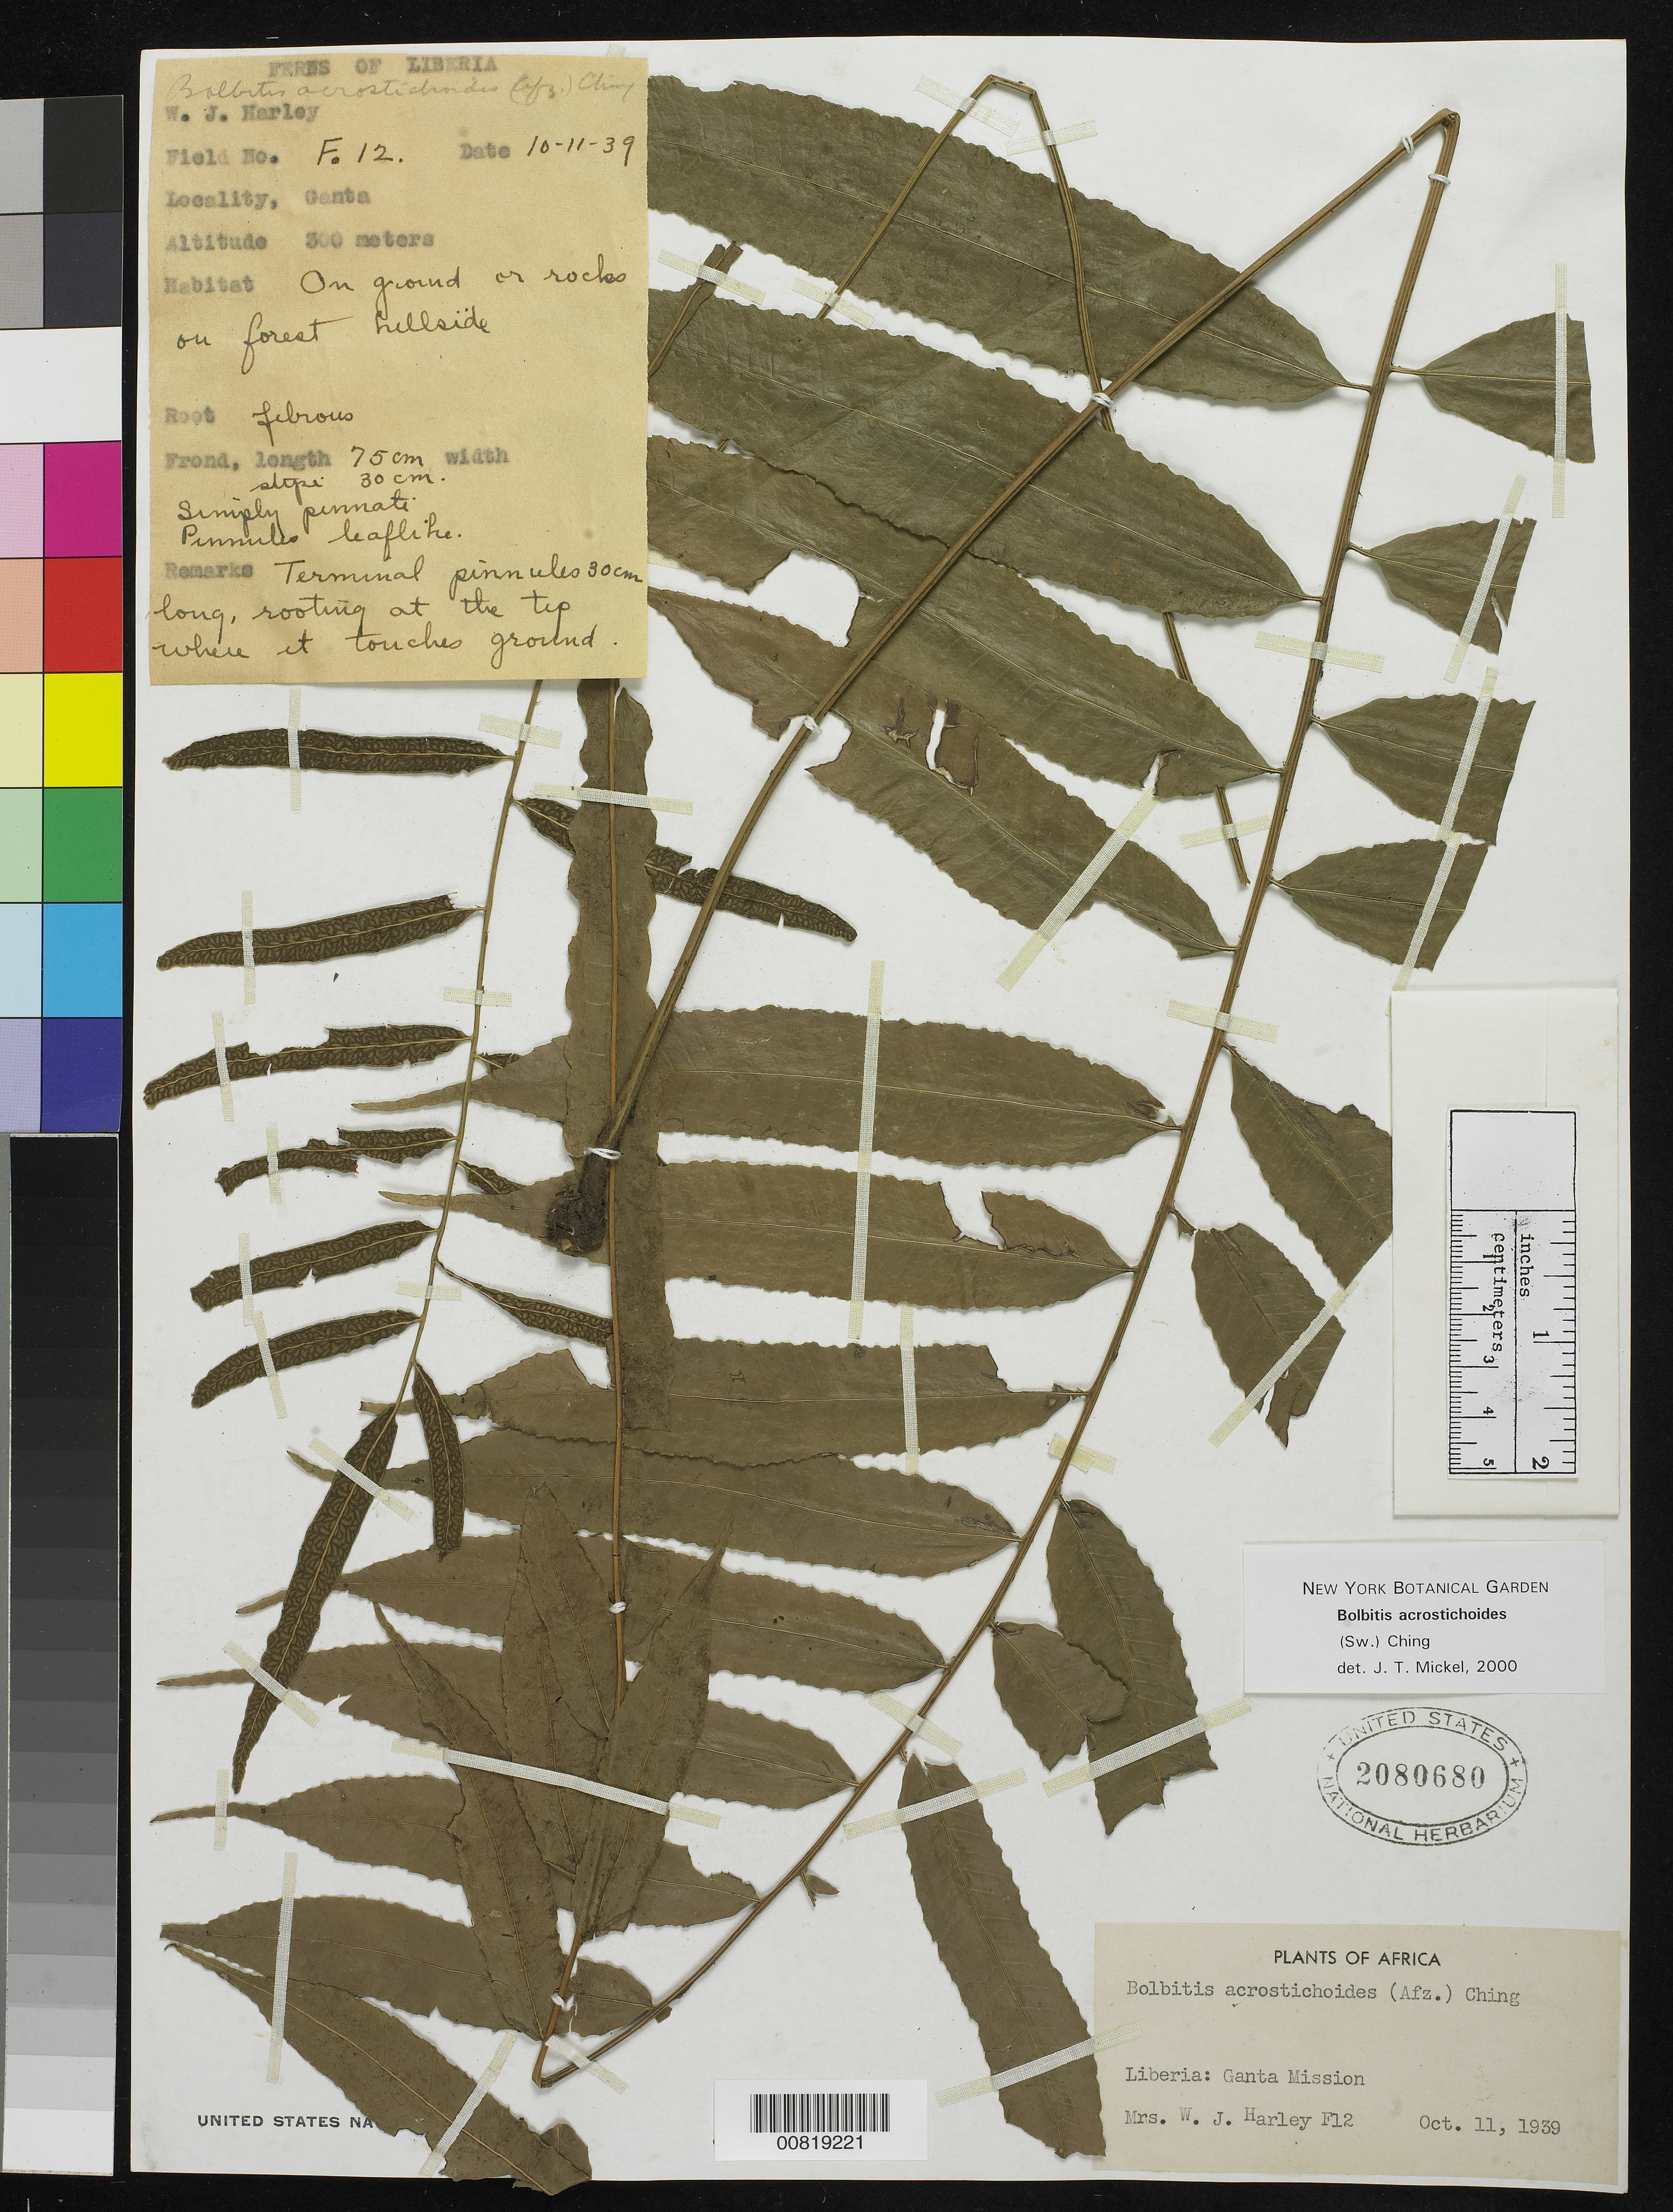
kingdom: Plantae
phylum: Tracheophyta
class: Polypodiopsida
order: Polypodiales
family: Dryopteridaceae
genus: Bolbitis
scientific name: Bolbitis acrostichoides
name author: (Hook.) Ching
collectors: W. Harley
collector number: F 12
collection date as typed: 11 Oct 1939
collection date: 1939-10-11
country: Liberia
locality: Ganta Mission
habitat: Forest hillside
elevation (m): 300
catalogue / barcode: US 2080680